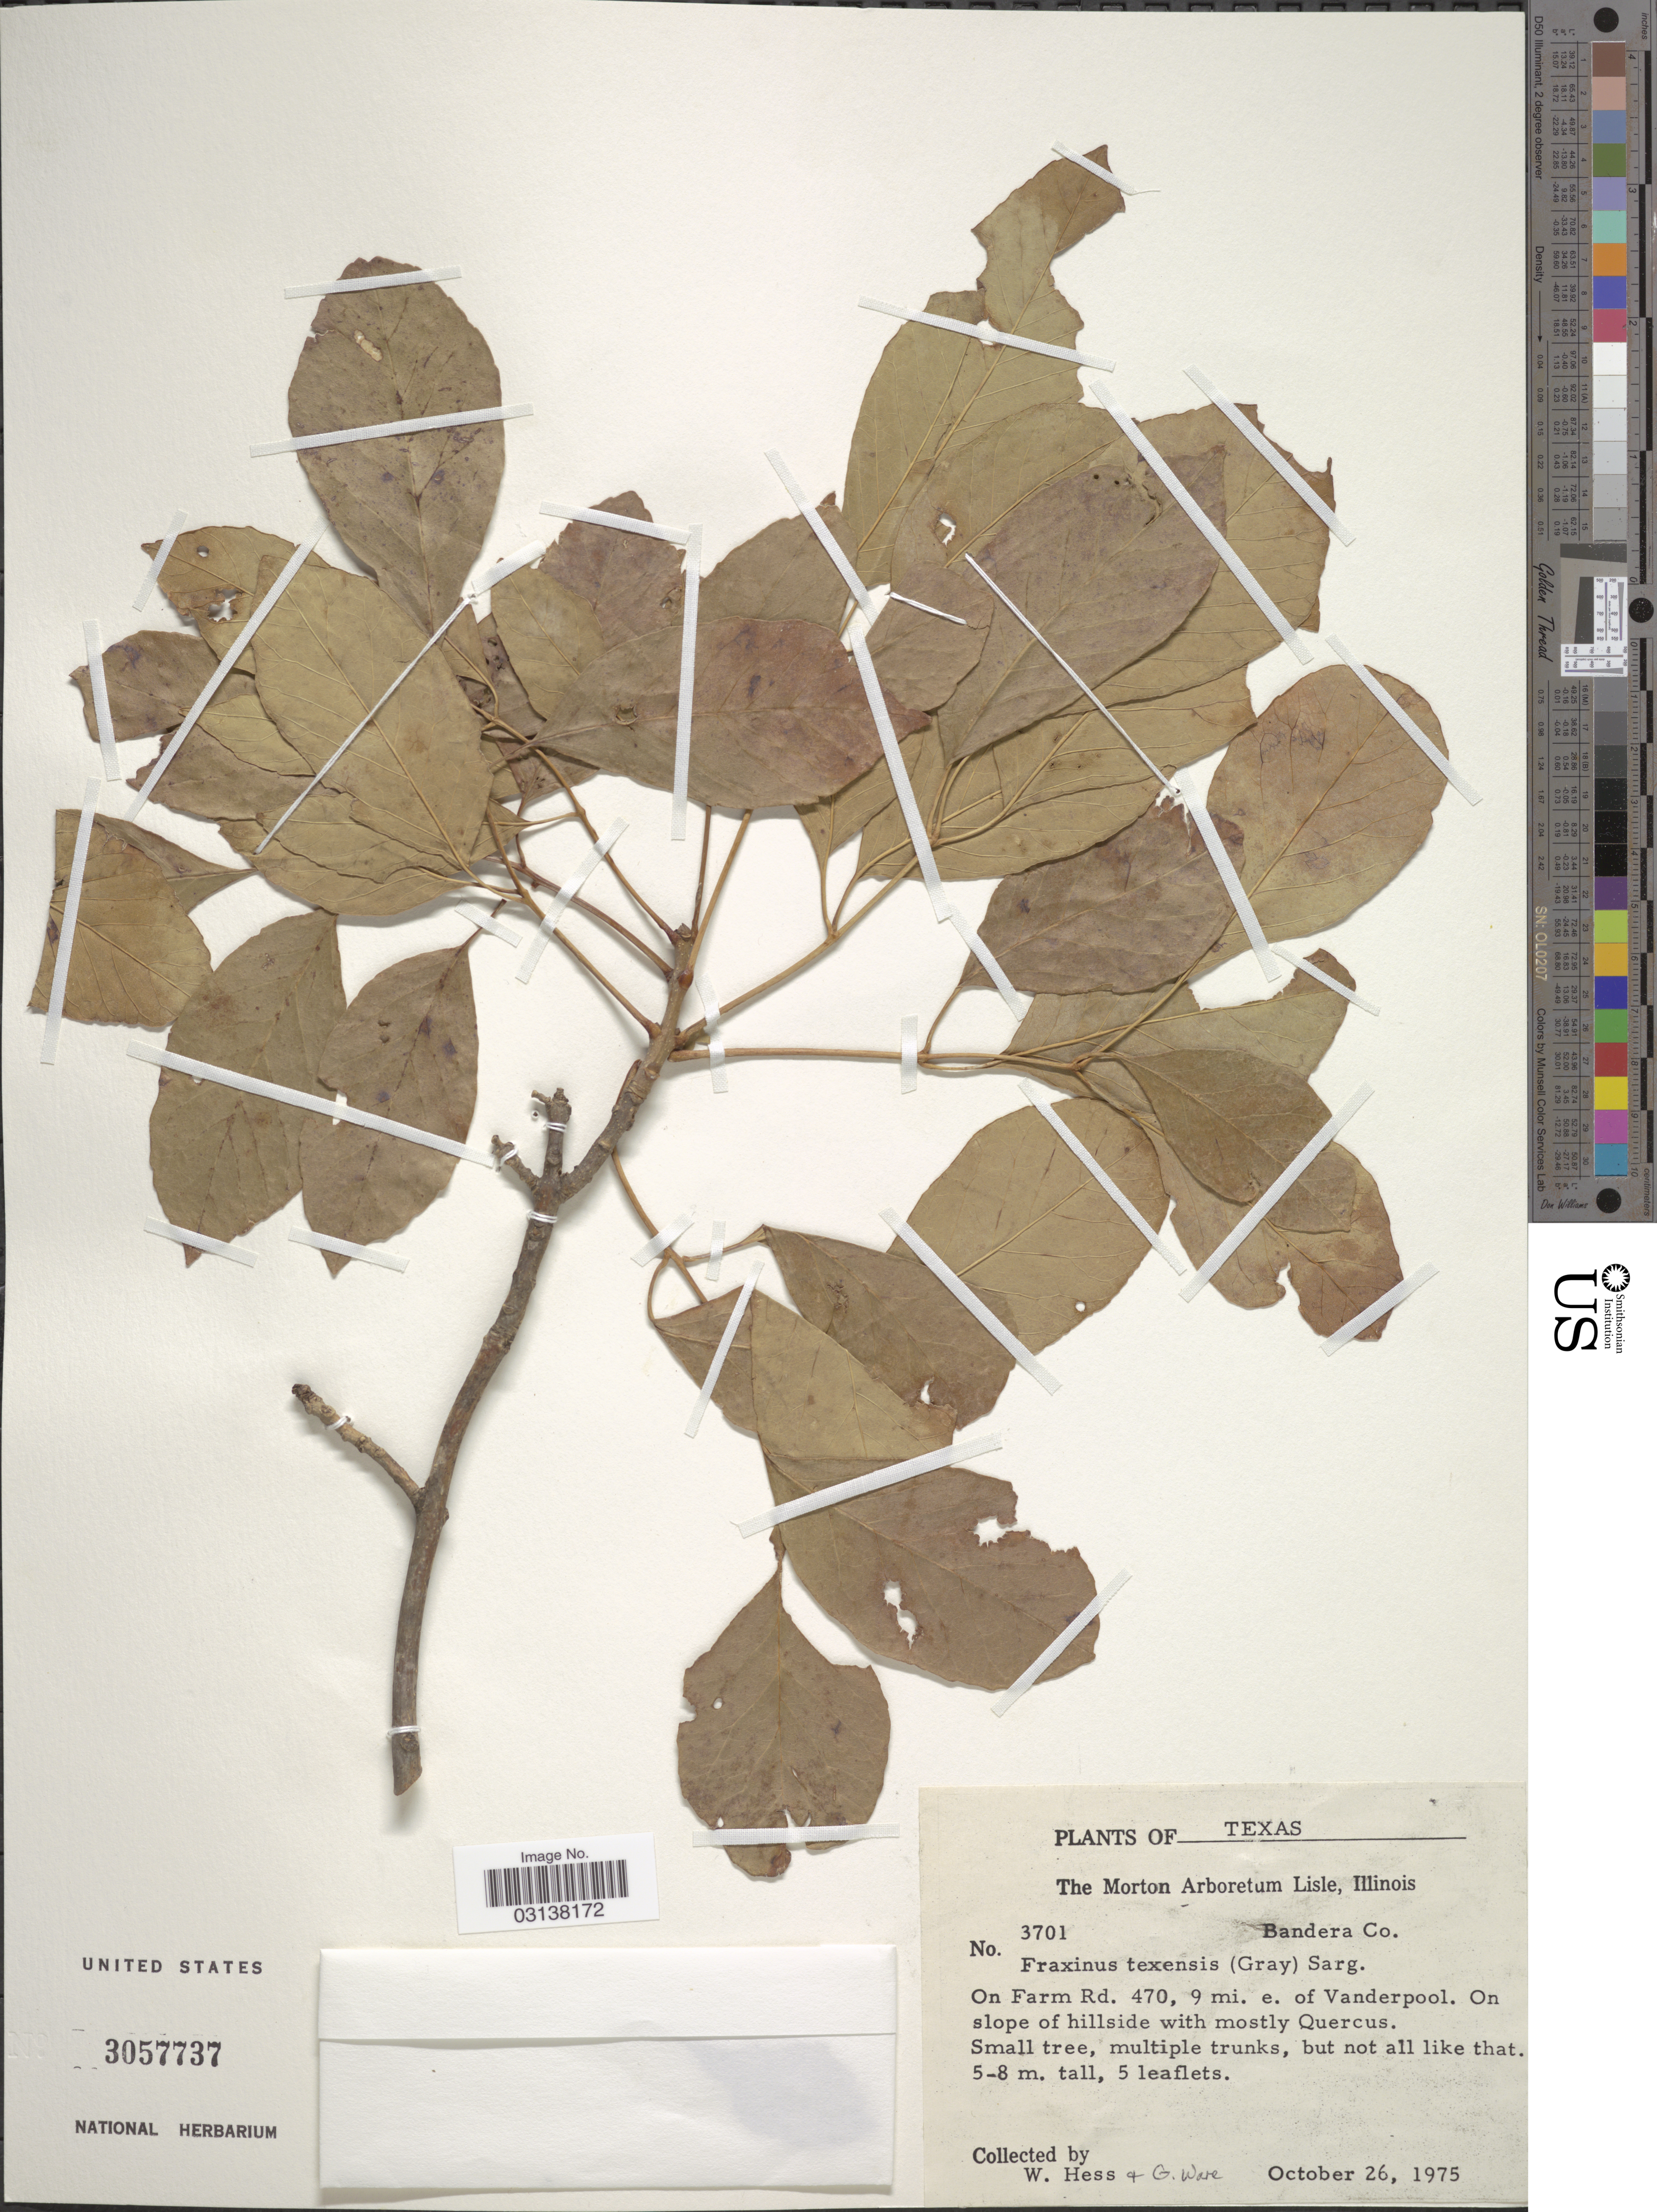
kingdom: Plantae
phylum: Tracheophyta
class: Magnoliopsida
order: Lamiales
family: Oleaceae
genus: Fraxinus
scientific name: Fraxinus albicans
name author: Buckley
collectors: W. Hess & G. Ware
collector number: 3701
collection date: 1975-10-26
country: United States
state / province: Texas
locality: Bandera Co. On Farm Rd. 470, 9 mi. e. of Vanderpool. On slope of hillside.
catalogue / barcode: US 3057737